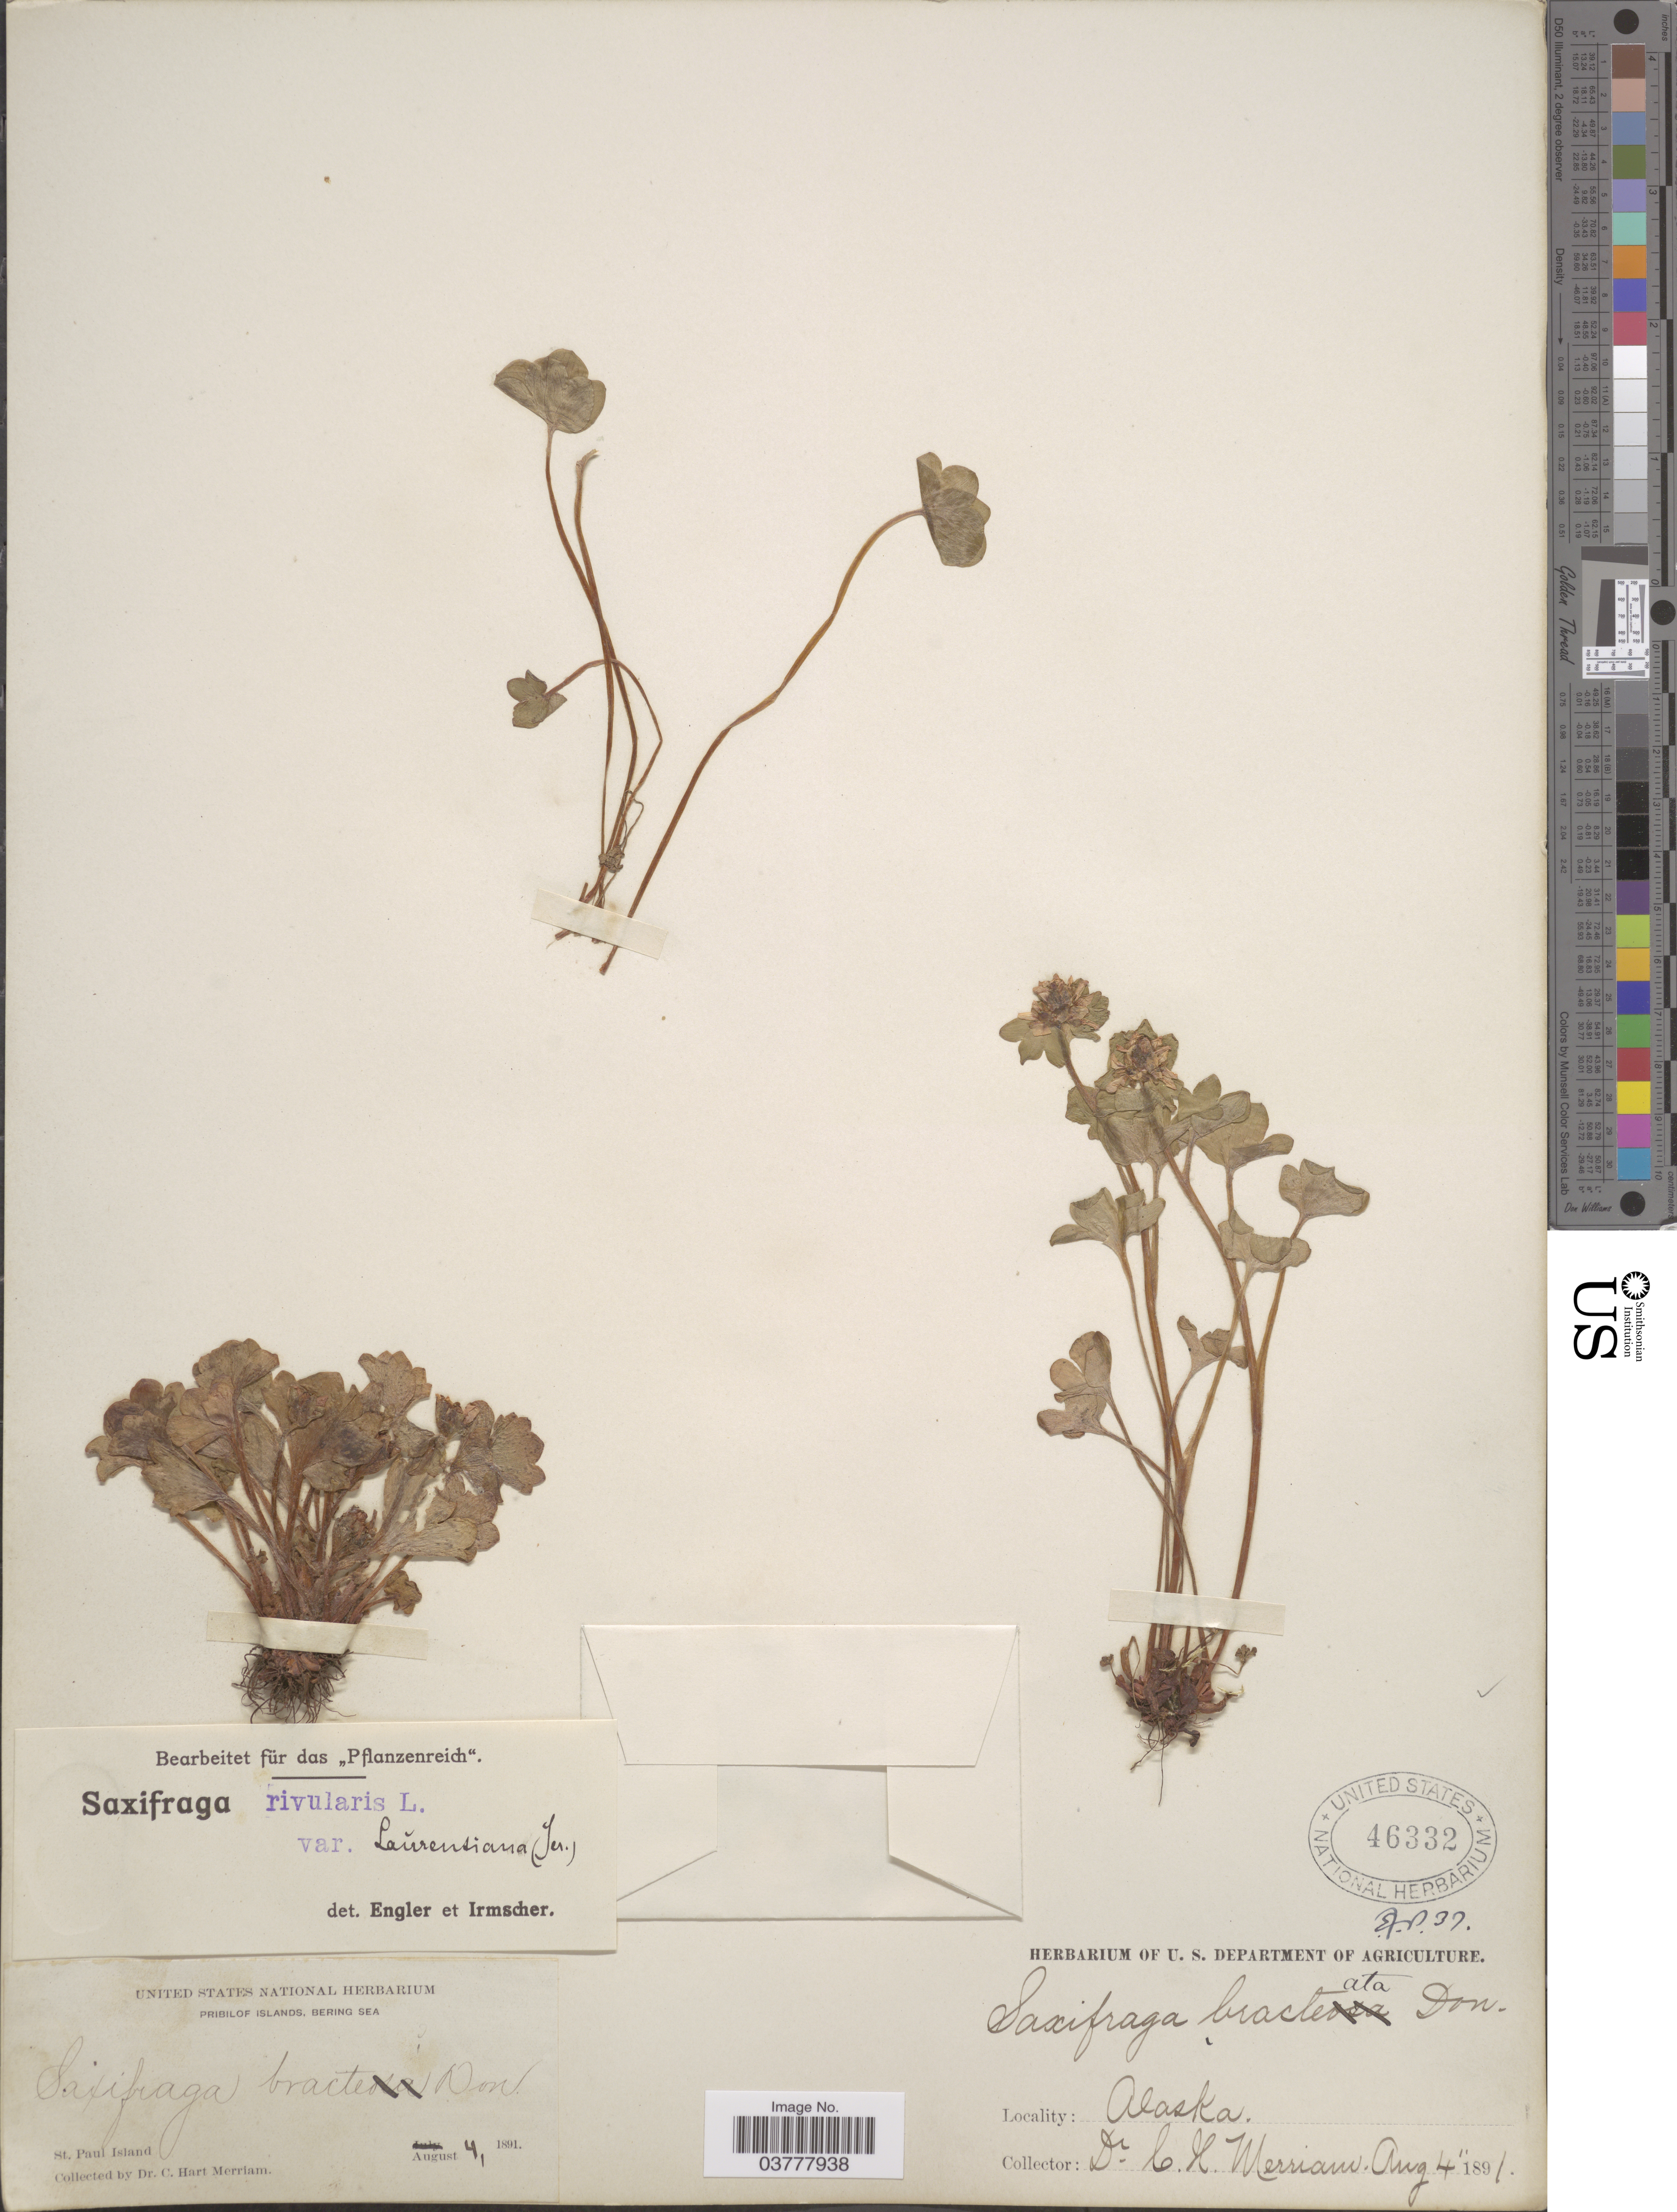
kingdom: Plantae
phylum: Tracheophyta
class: Magnoliopsida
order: Saxifragales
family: Saxifragaceae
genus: Saxifraga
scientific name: Saxifraga bracteata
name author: D. Don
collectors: C. Merriam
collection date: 1891-08-04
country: United States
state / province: Alaska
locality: Pribilof Islands, Bering Sea. St. Paul Island.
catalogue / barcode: US 46332